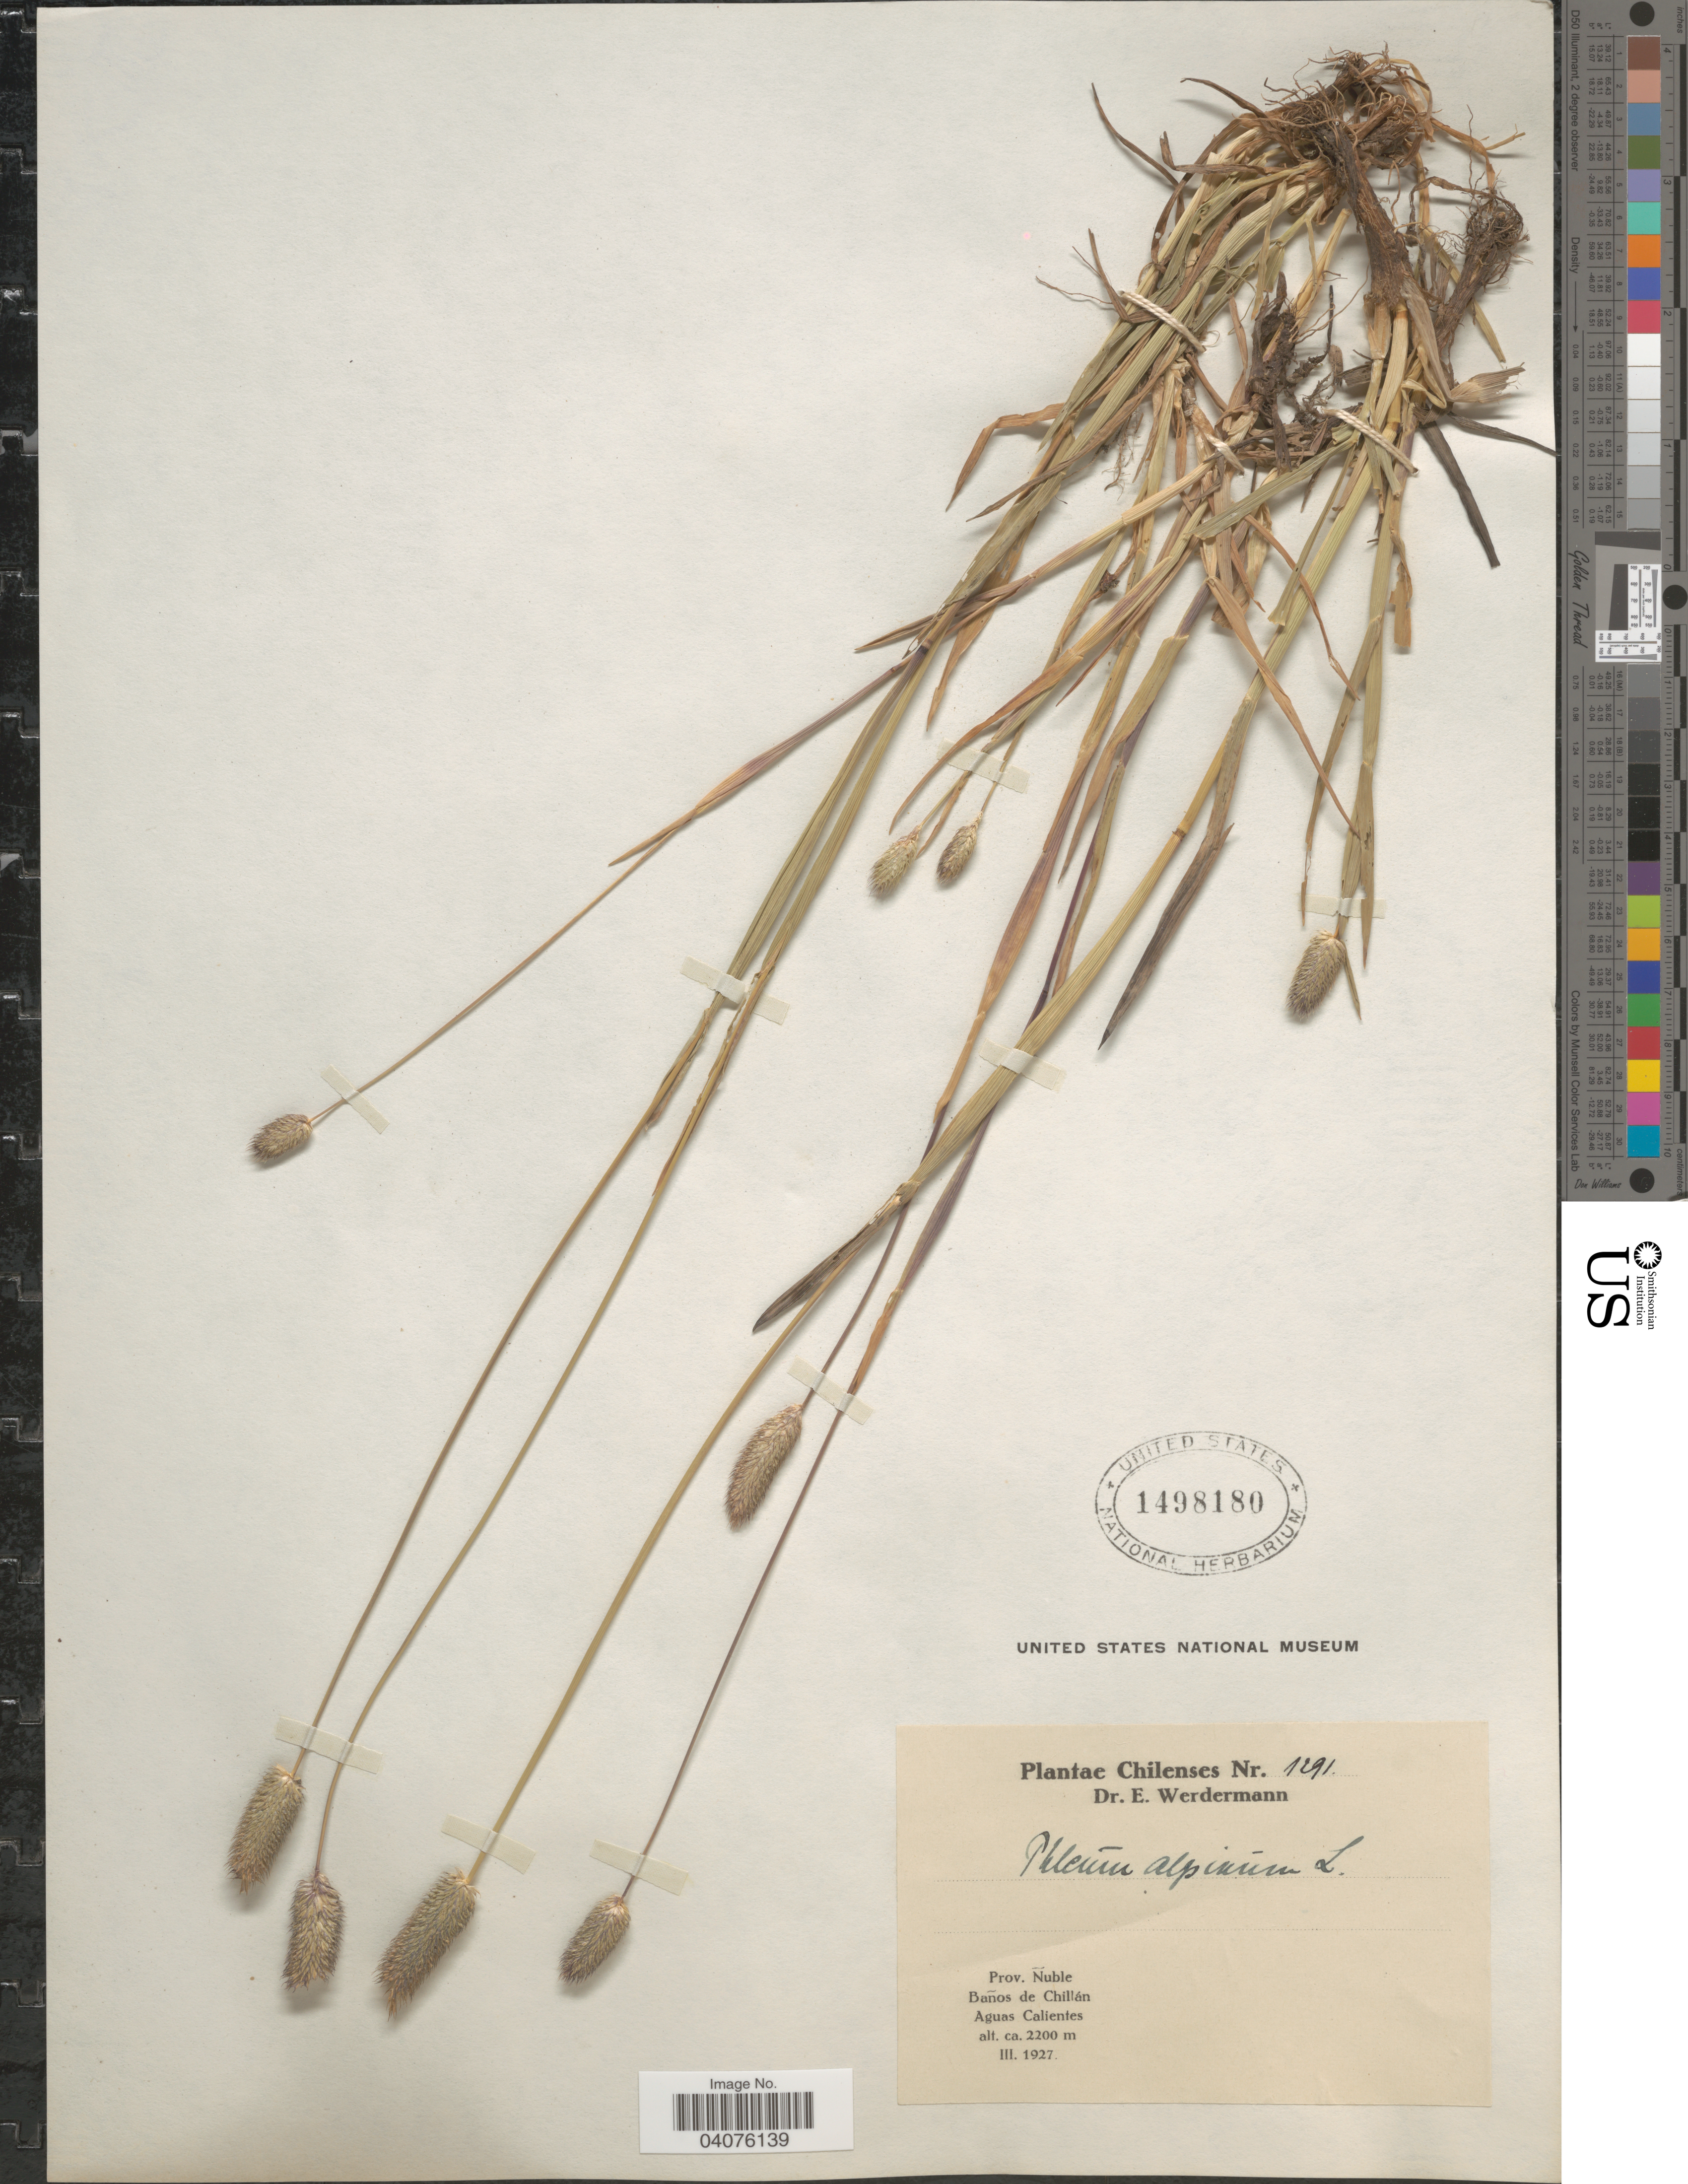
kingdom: Plantae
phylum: Tracheophyta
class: Liliopsida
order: Poales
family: Poaceae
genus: Phleum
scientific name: Phleum alpinum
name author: L.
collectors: E. Werdermann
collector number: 1291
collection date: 1927-03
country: Chile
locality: Prov. Ñuble. Baños de Chillán. Aguas Calientes.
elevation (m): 2200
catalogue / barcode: US 1498180